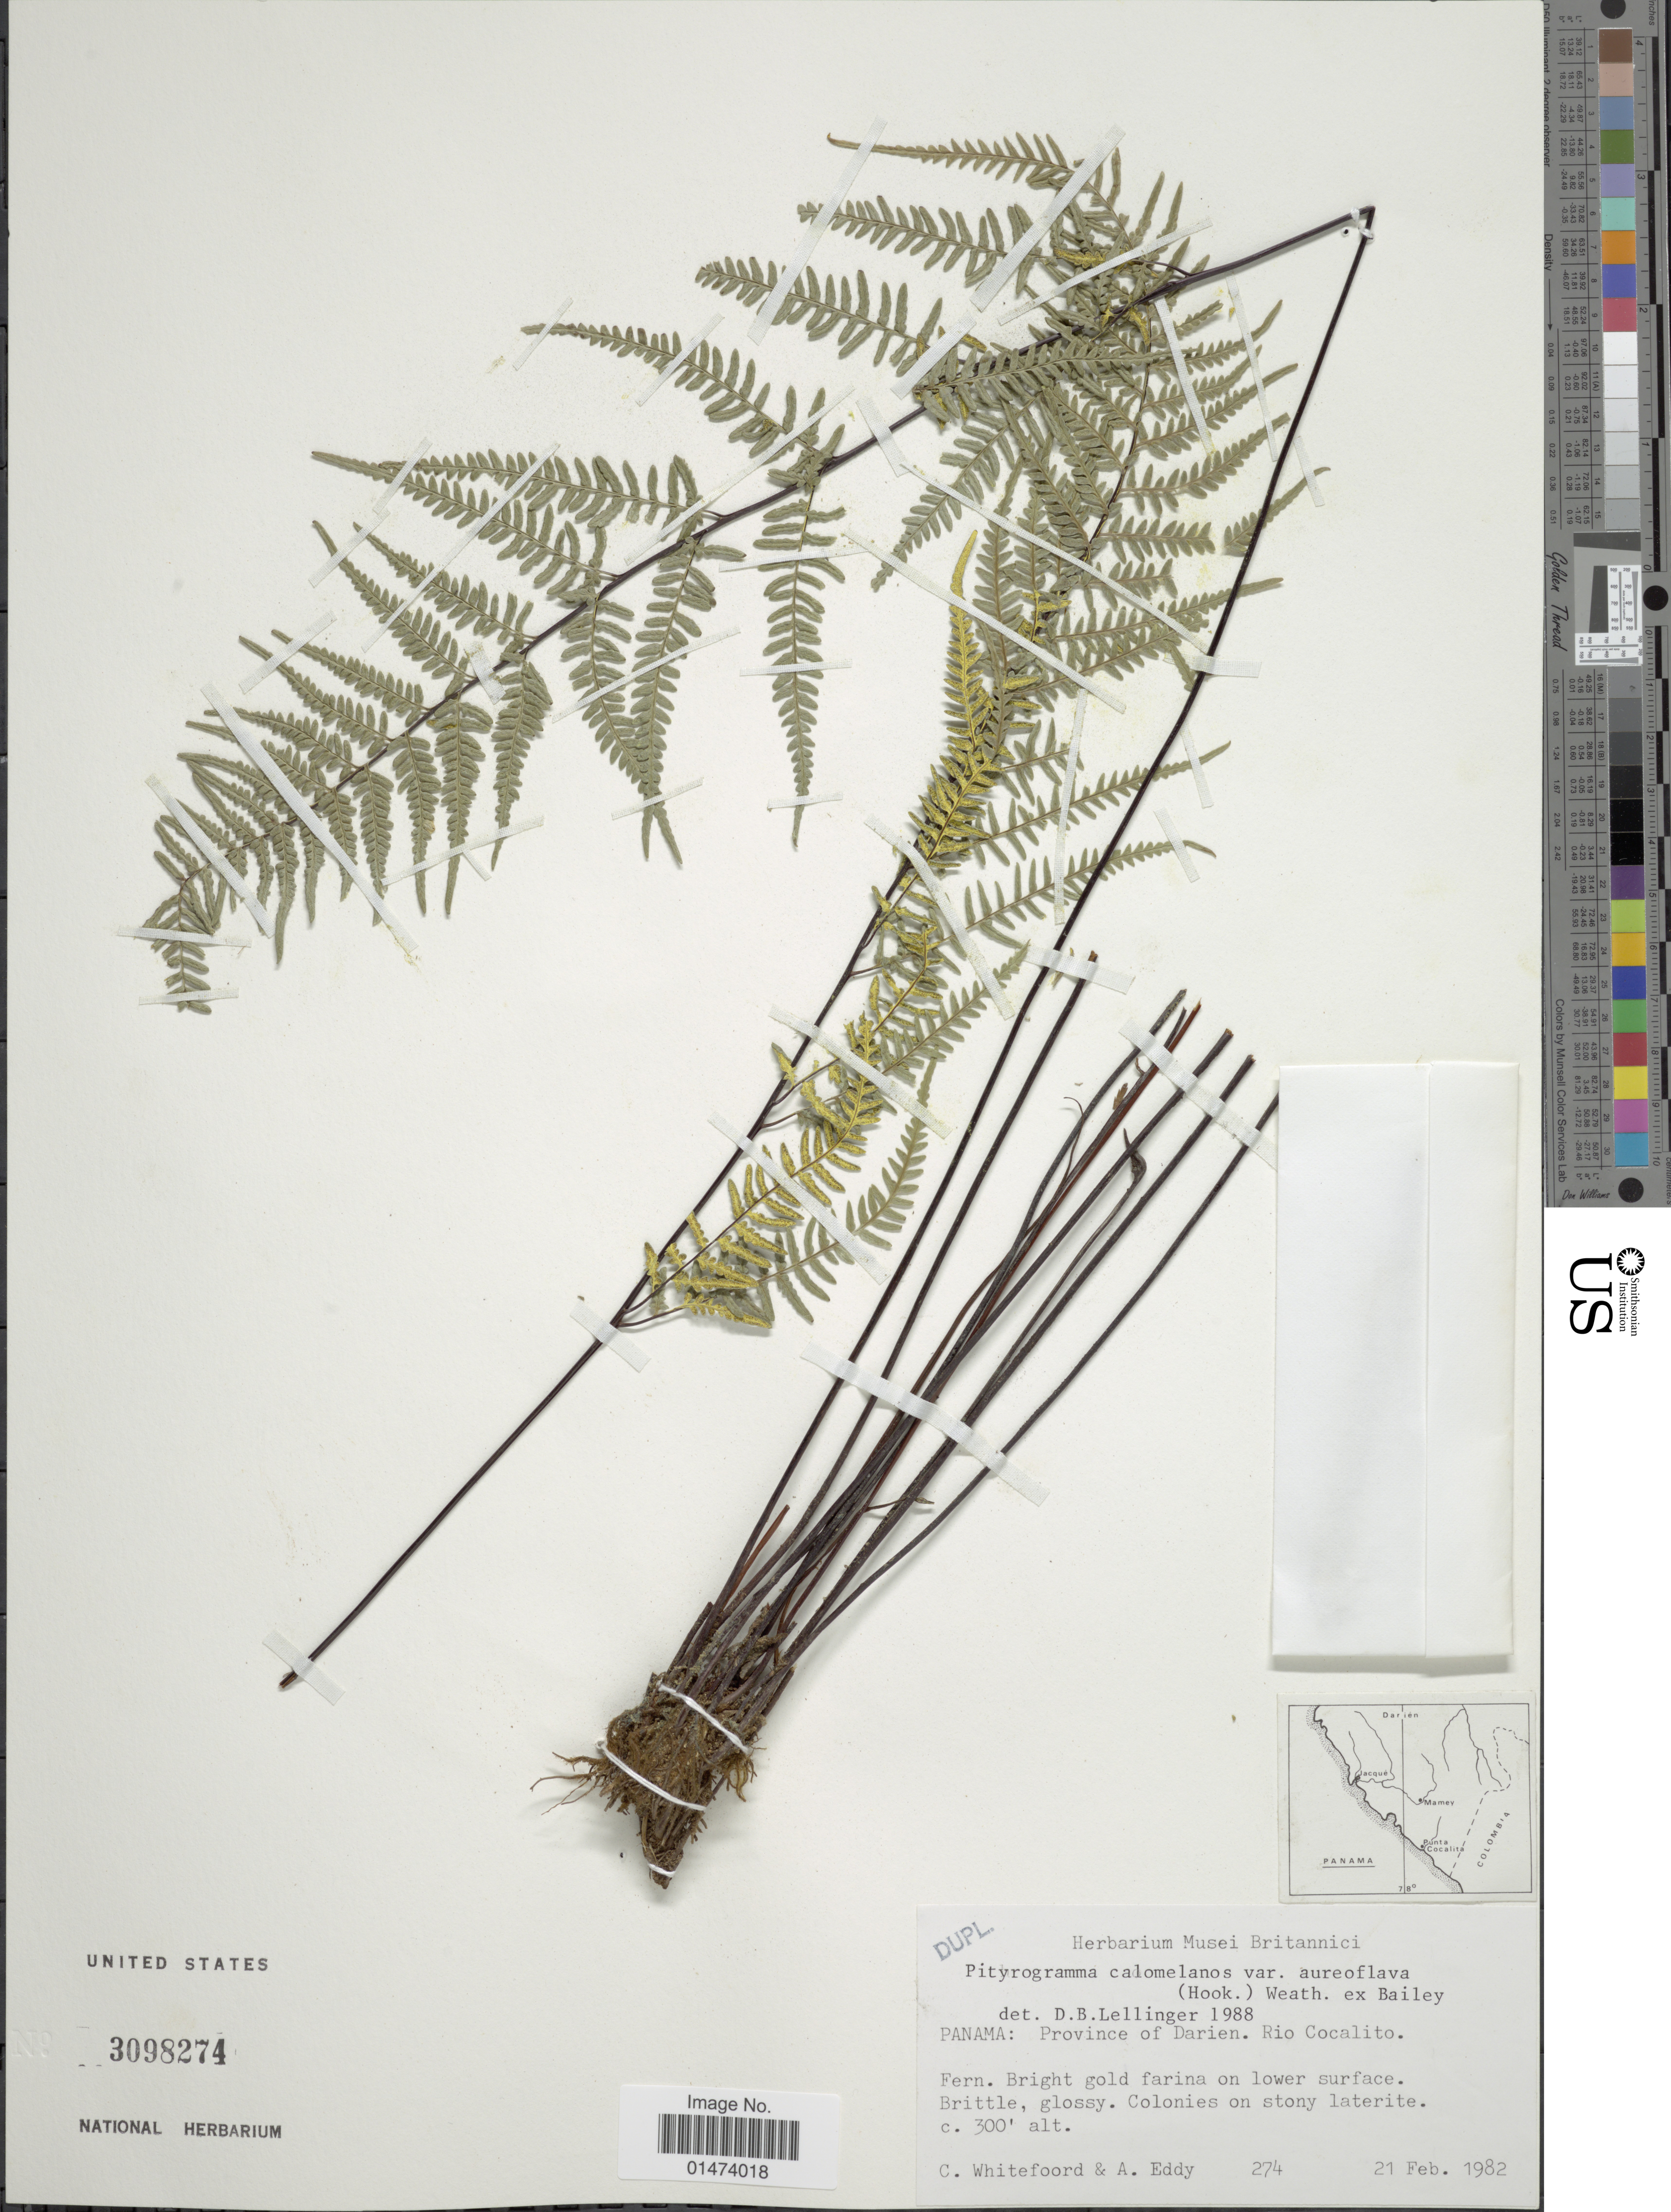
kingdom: Plantae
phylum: Tracheophyta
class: Polypodiopsida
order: Polypodiales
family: Pteridaceae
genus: Pityrogramma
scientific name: Pityrogramma calomelanos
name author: (L.) Link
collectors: C. Whitefoord & A. Eddy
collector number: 274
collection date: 1982-02-21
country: Panama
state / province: Darién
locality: Rio cocalito, Fern. Bright gold farina on lower surface. Brittle, glossy. Colonies on stony laterite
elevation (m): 91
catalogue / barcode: US 3098274